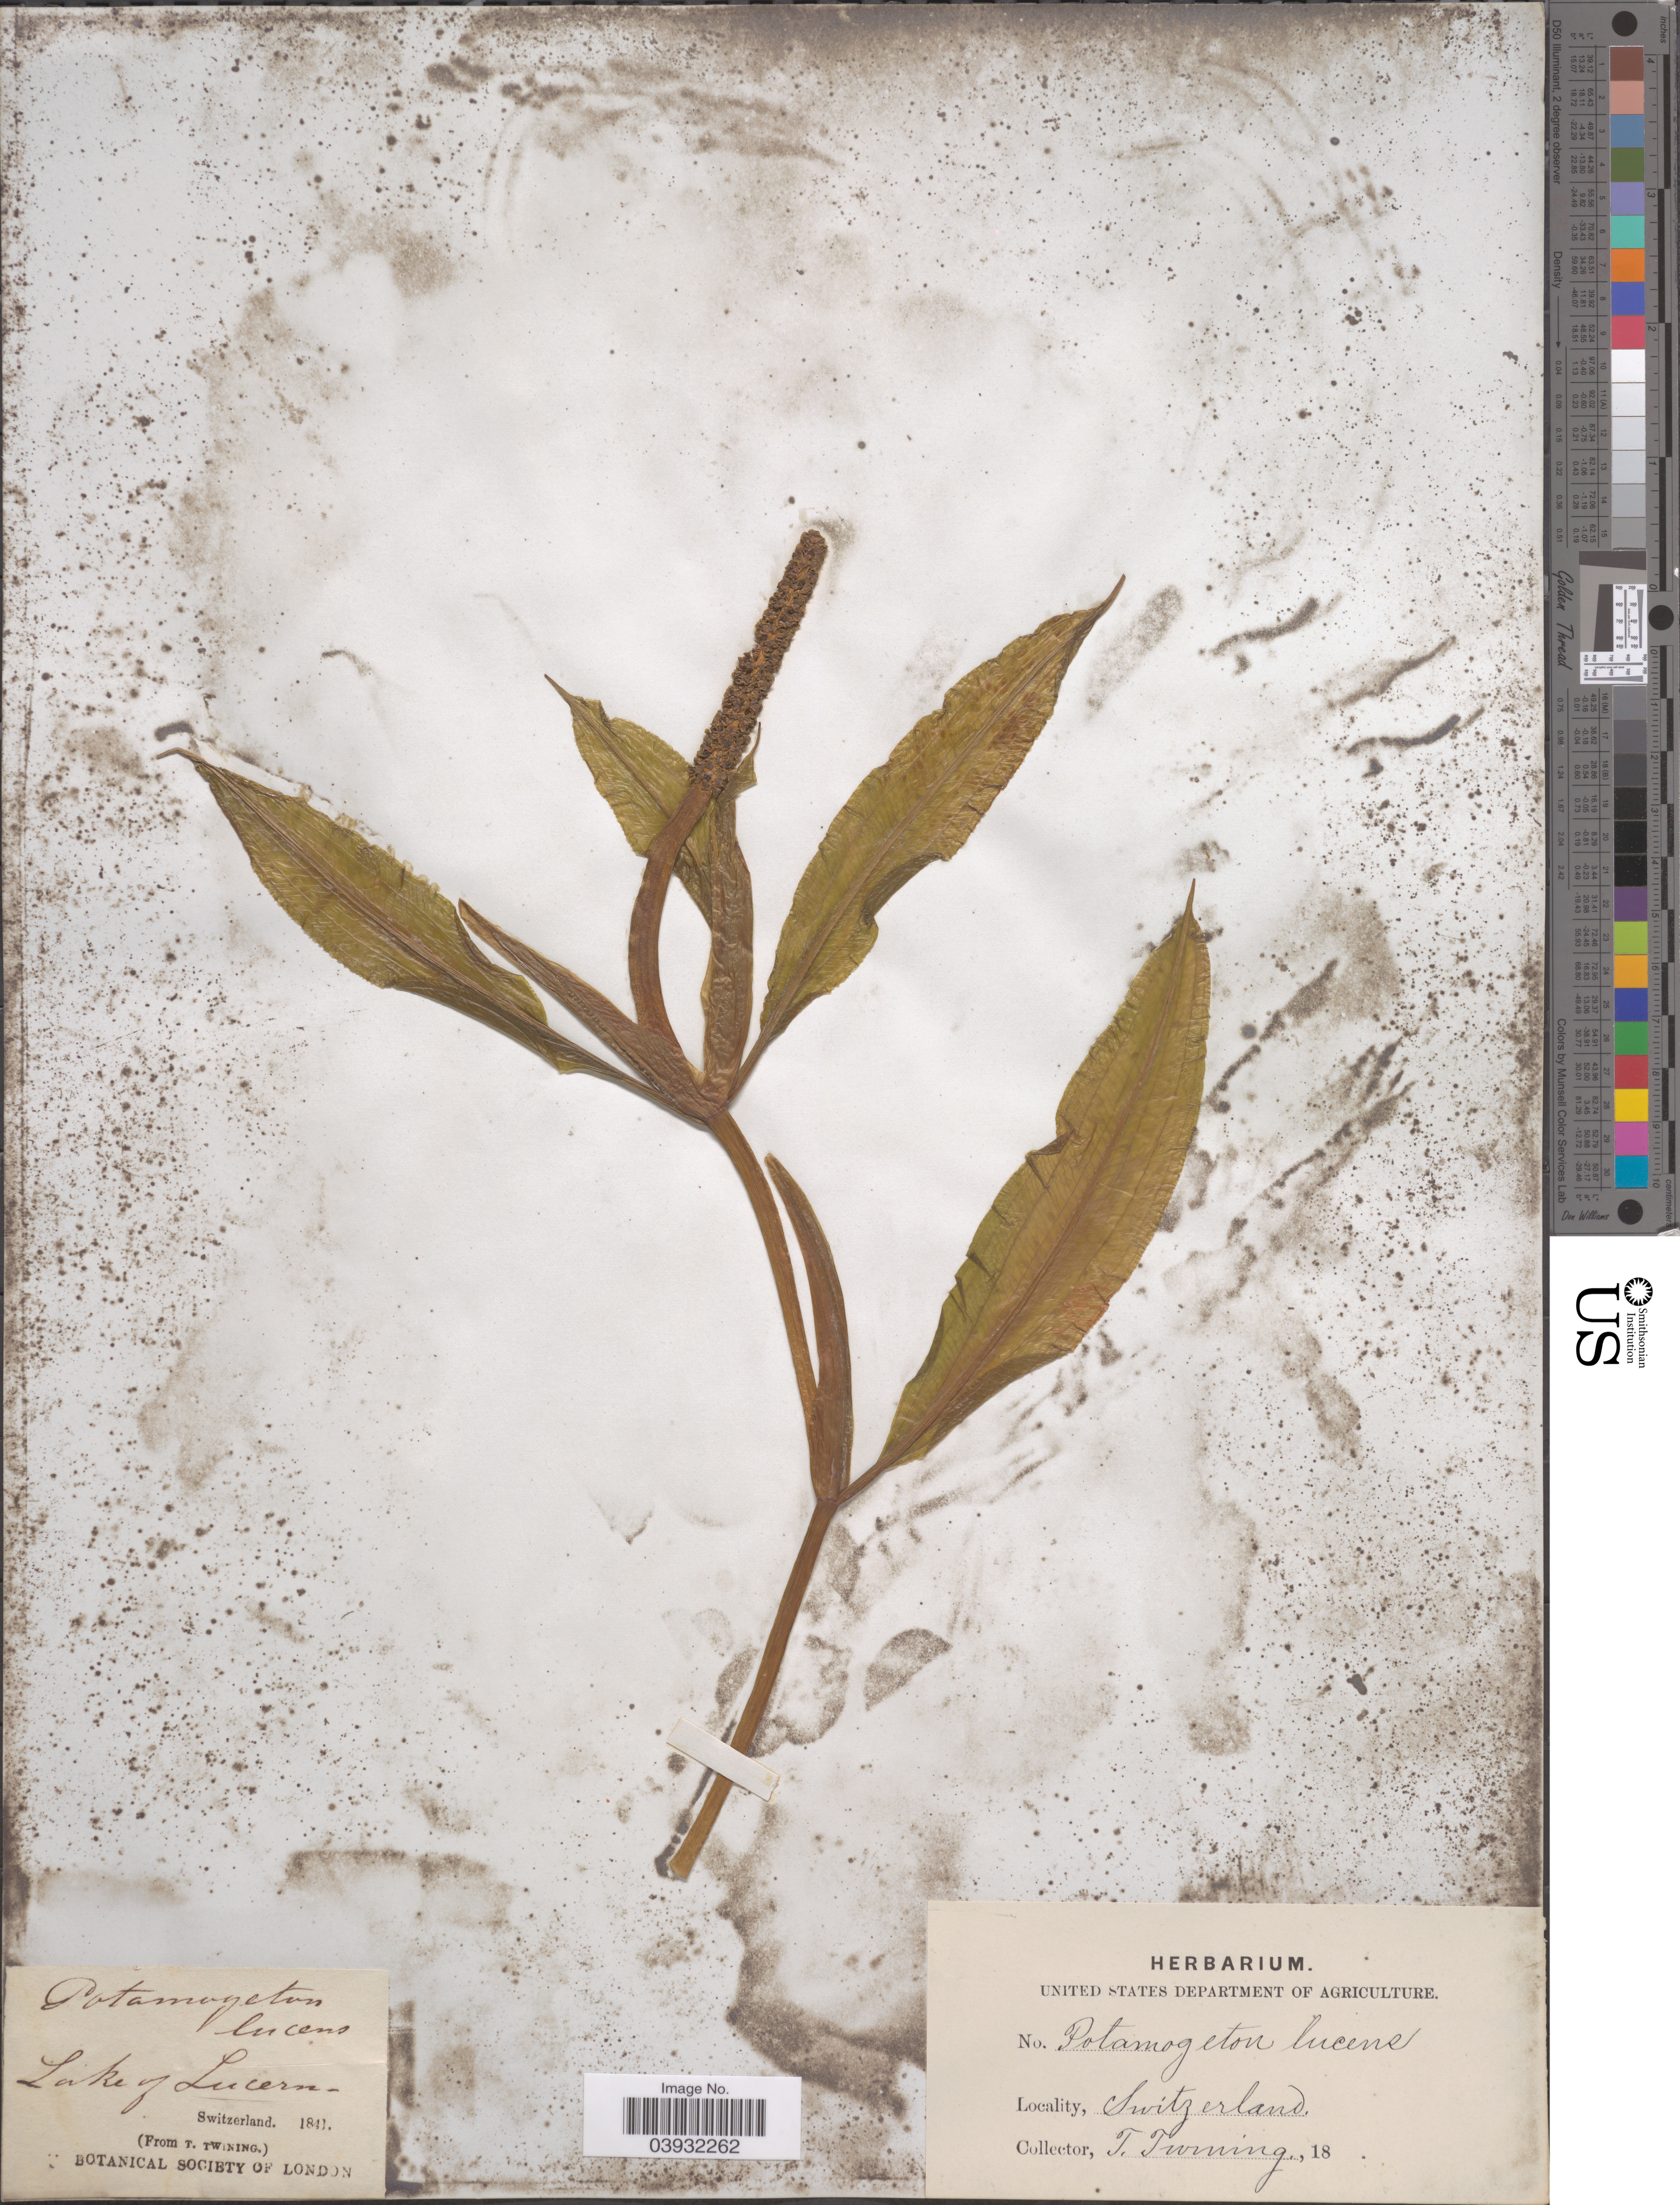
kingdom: Plantae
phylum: Tracheophyta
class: Liliopsida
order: Alismatales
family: Potamogetonaceae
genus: Potamogeton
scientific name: Potamogeton lucens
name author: L.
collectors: T. Twining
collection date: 1841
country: Switzerland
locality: Lake of Lucerne.